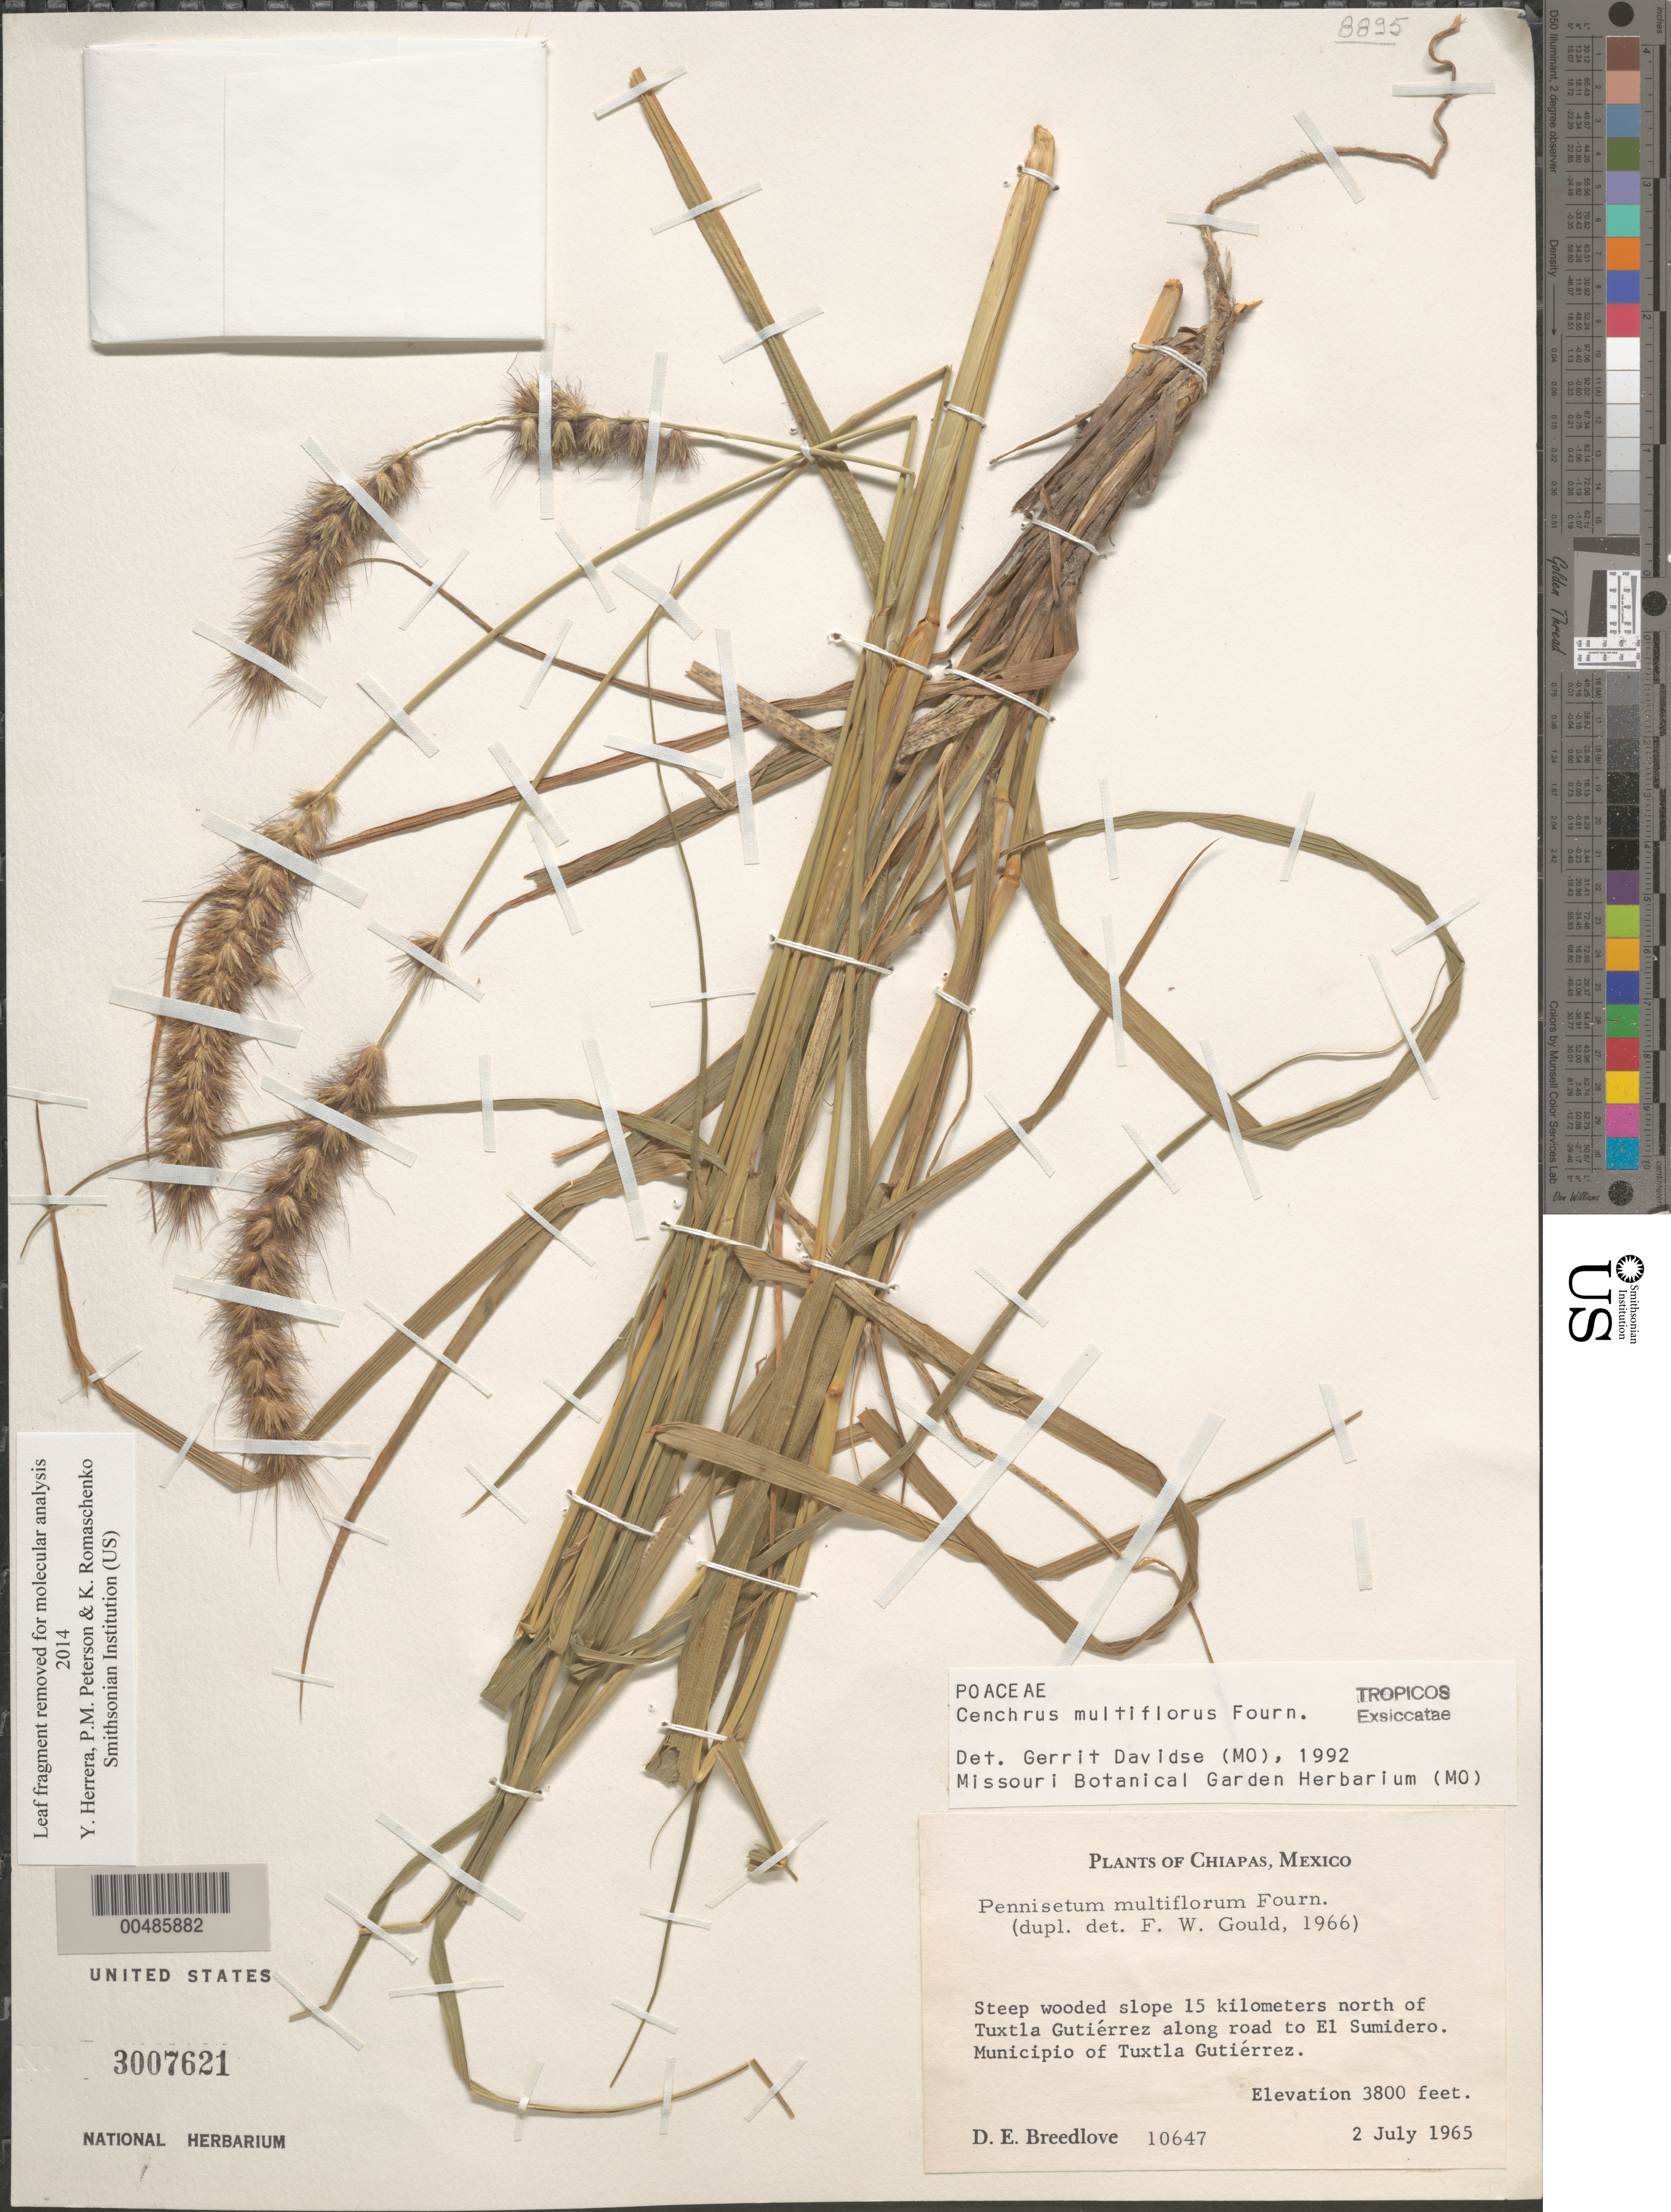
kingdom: Plantae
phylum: Tracheophyta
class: Liliopsida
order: Poales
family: Poaceae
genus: Cenchrus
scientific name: Cenchrus multiflorus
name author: C. Presl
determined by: Davidse, Gerrit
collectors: D. E. Breedlove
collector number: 10647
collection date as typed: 2 Jul 1965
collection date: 1965-07-02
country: Mexico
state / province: Chiapas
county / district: Tuxtla Gutiérrez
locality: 15 km N of Tuxtla Gutiérrez along road to El Sumidero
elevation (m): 1158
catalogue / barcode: US 3007621